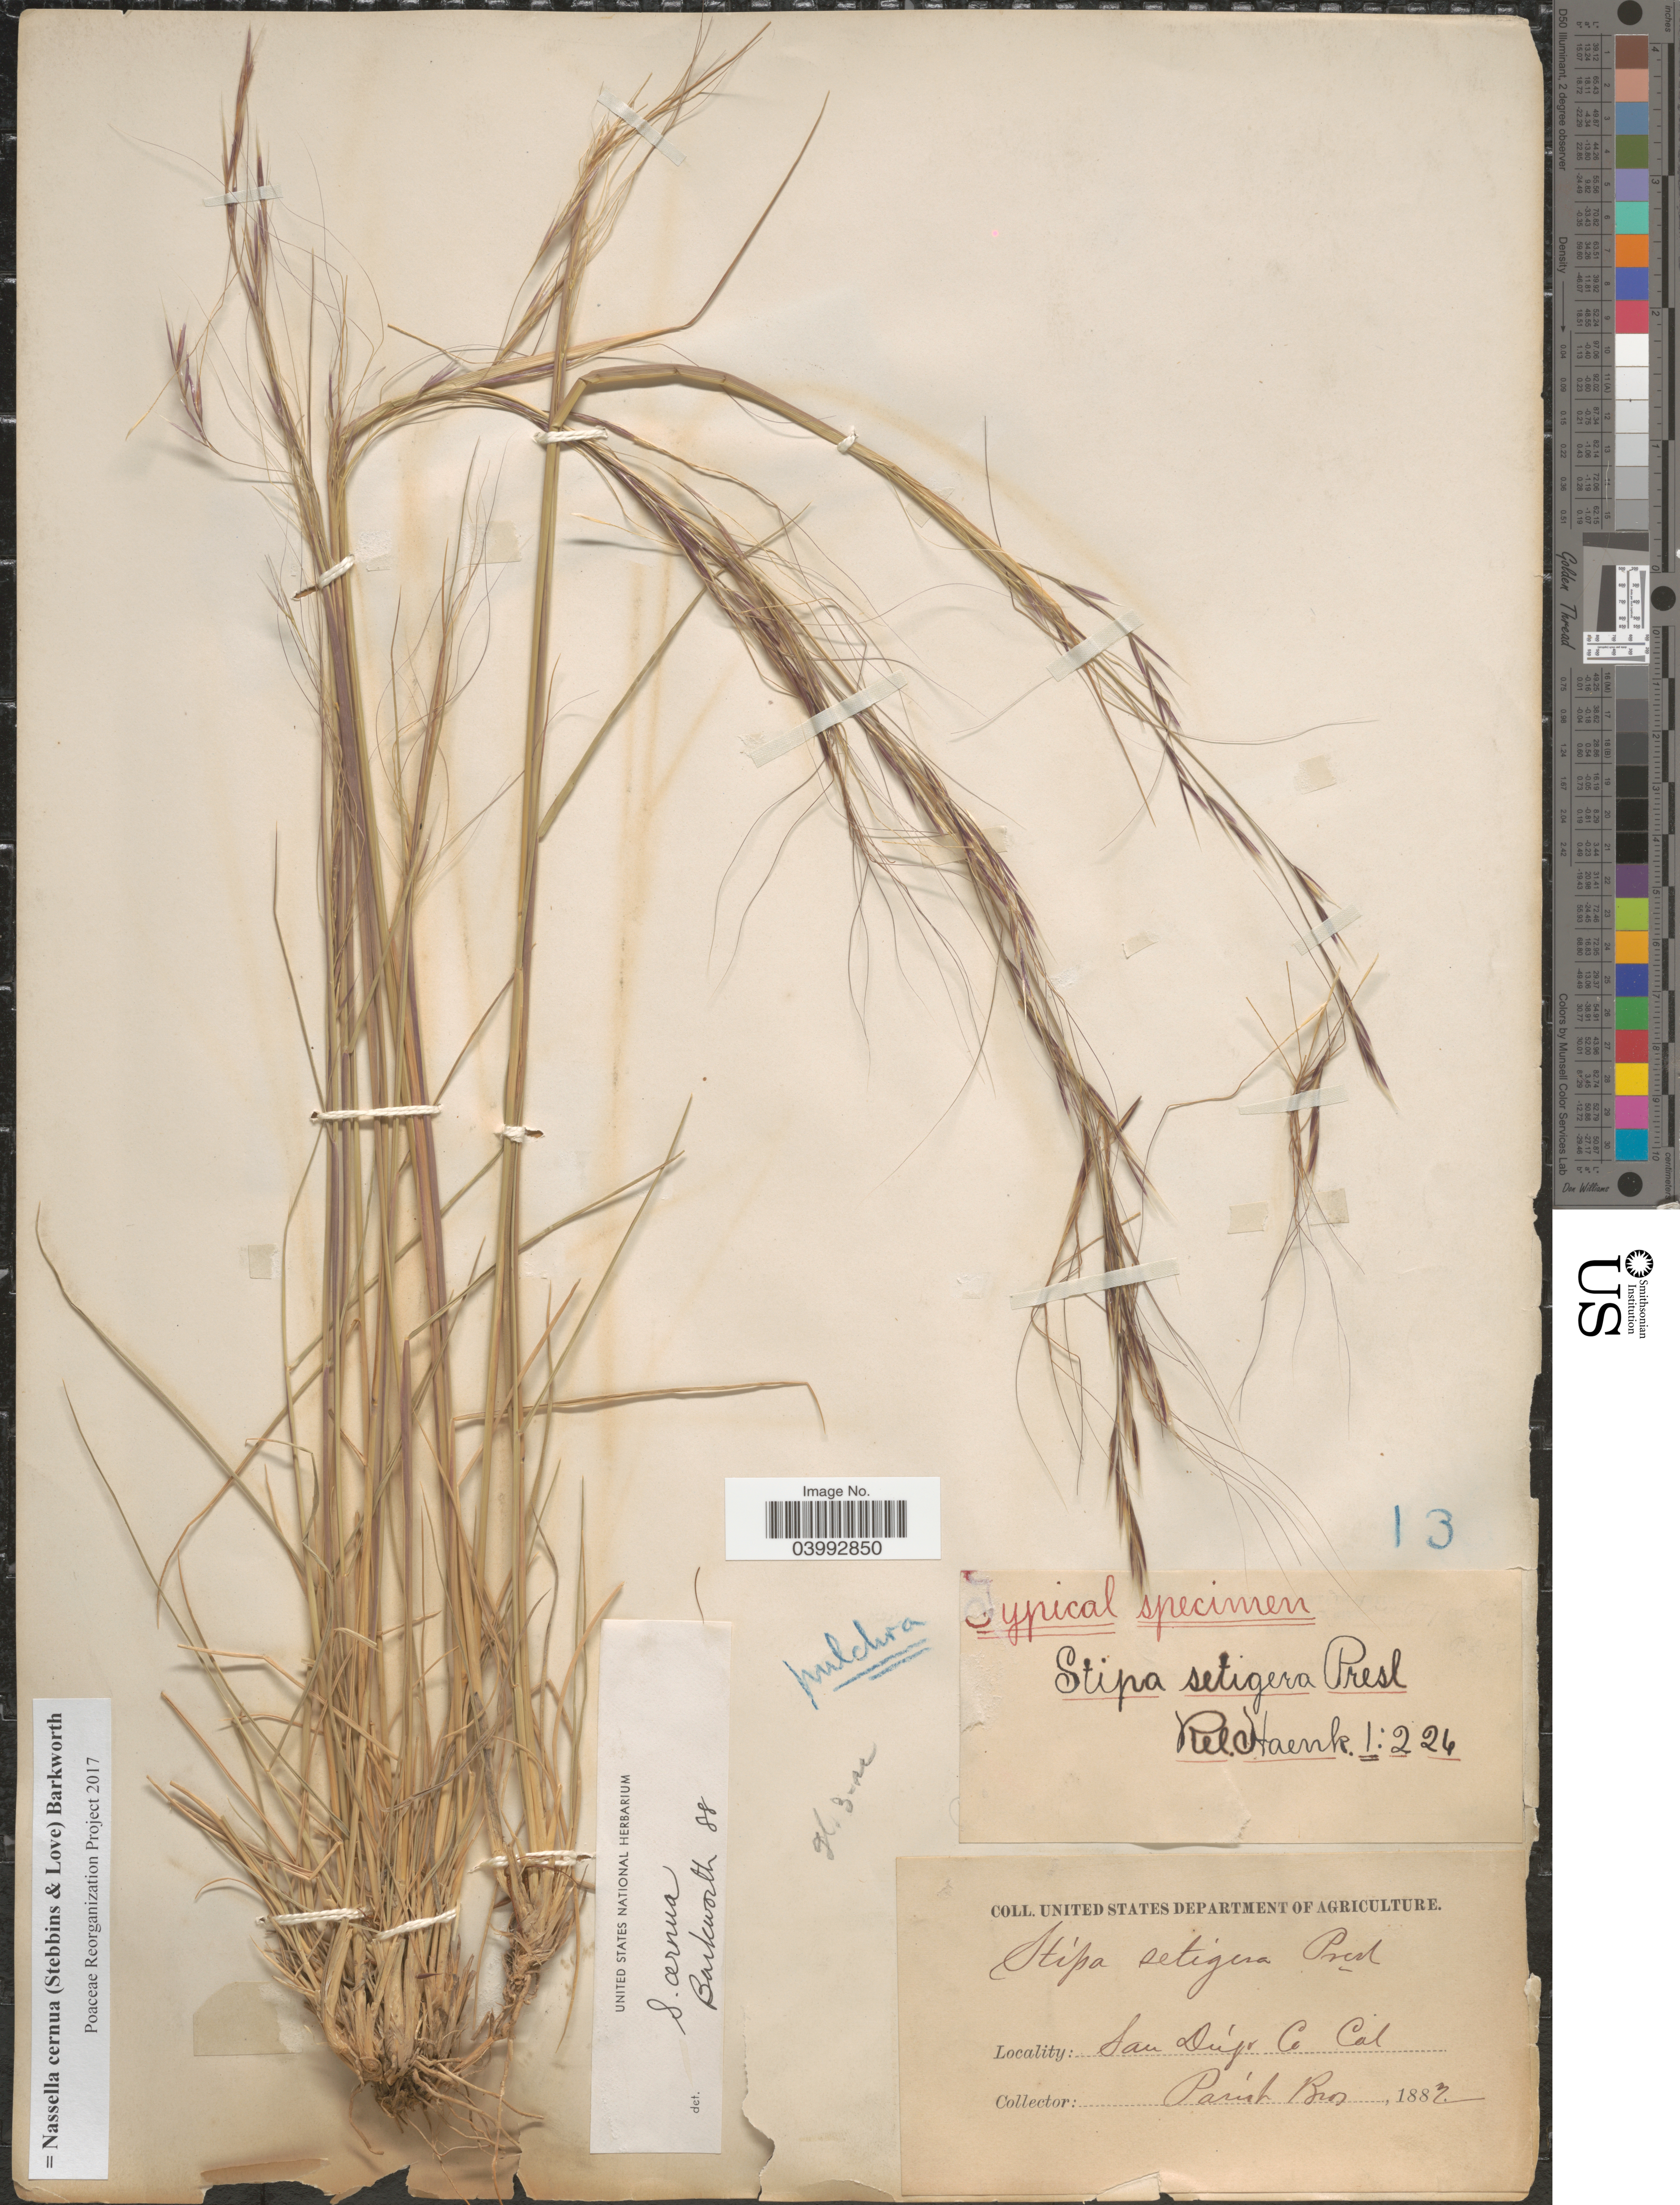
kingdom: Plantae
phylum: Tracheophyta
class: Liliopsida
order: Poales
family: Poaceae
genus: Nassella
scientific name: Nassella cernua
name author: (Stebbins & Love) Barkworth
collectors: Parish Bros.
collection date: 1882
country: United States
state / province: California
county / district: San Diego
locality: San Diego Co.